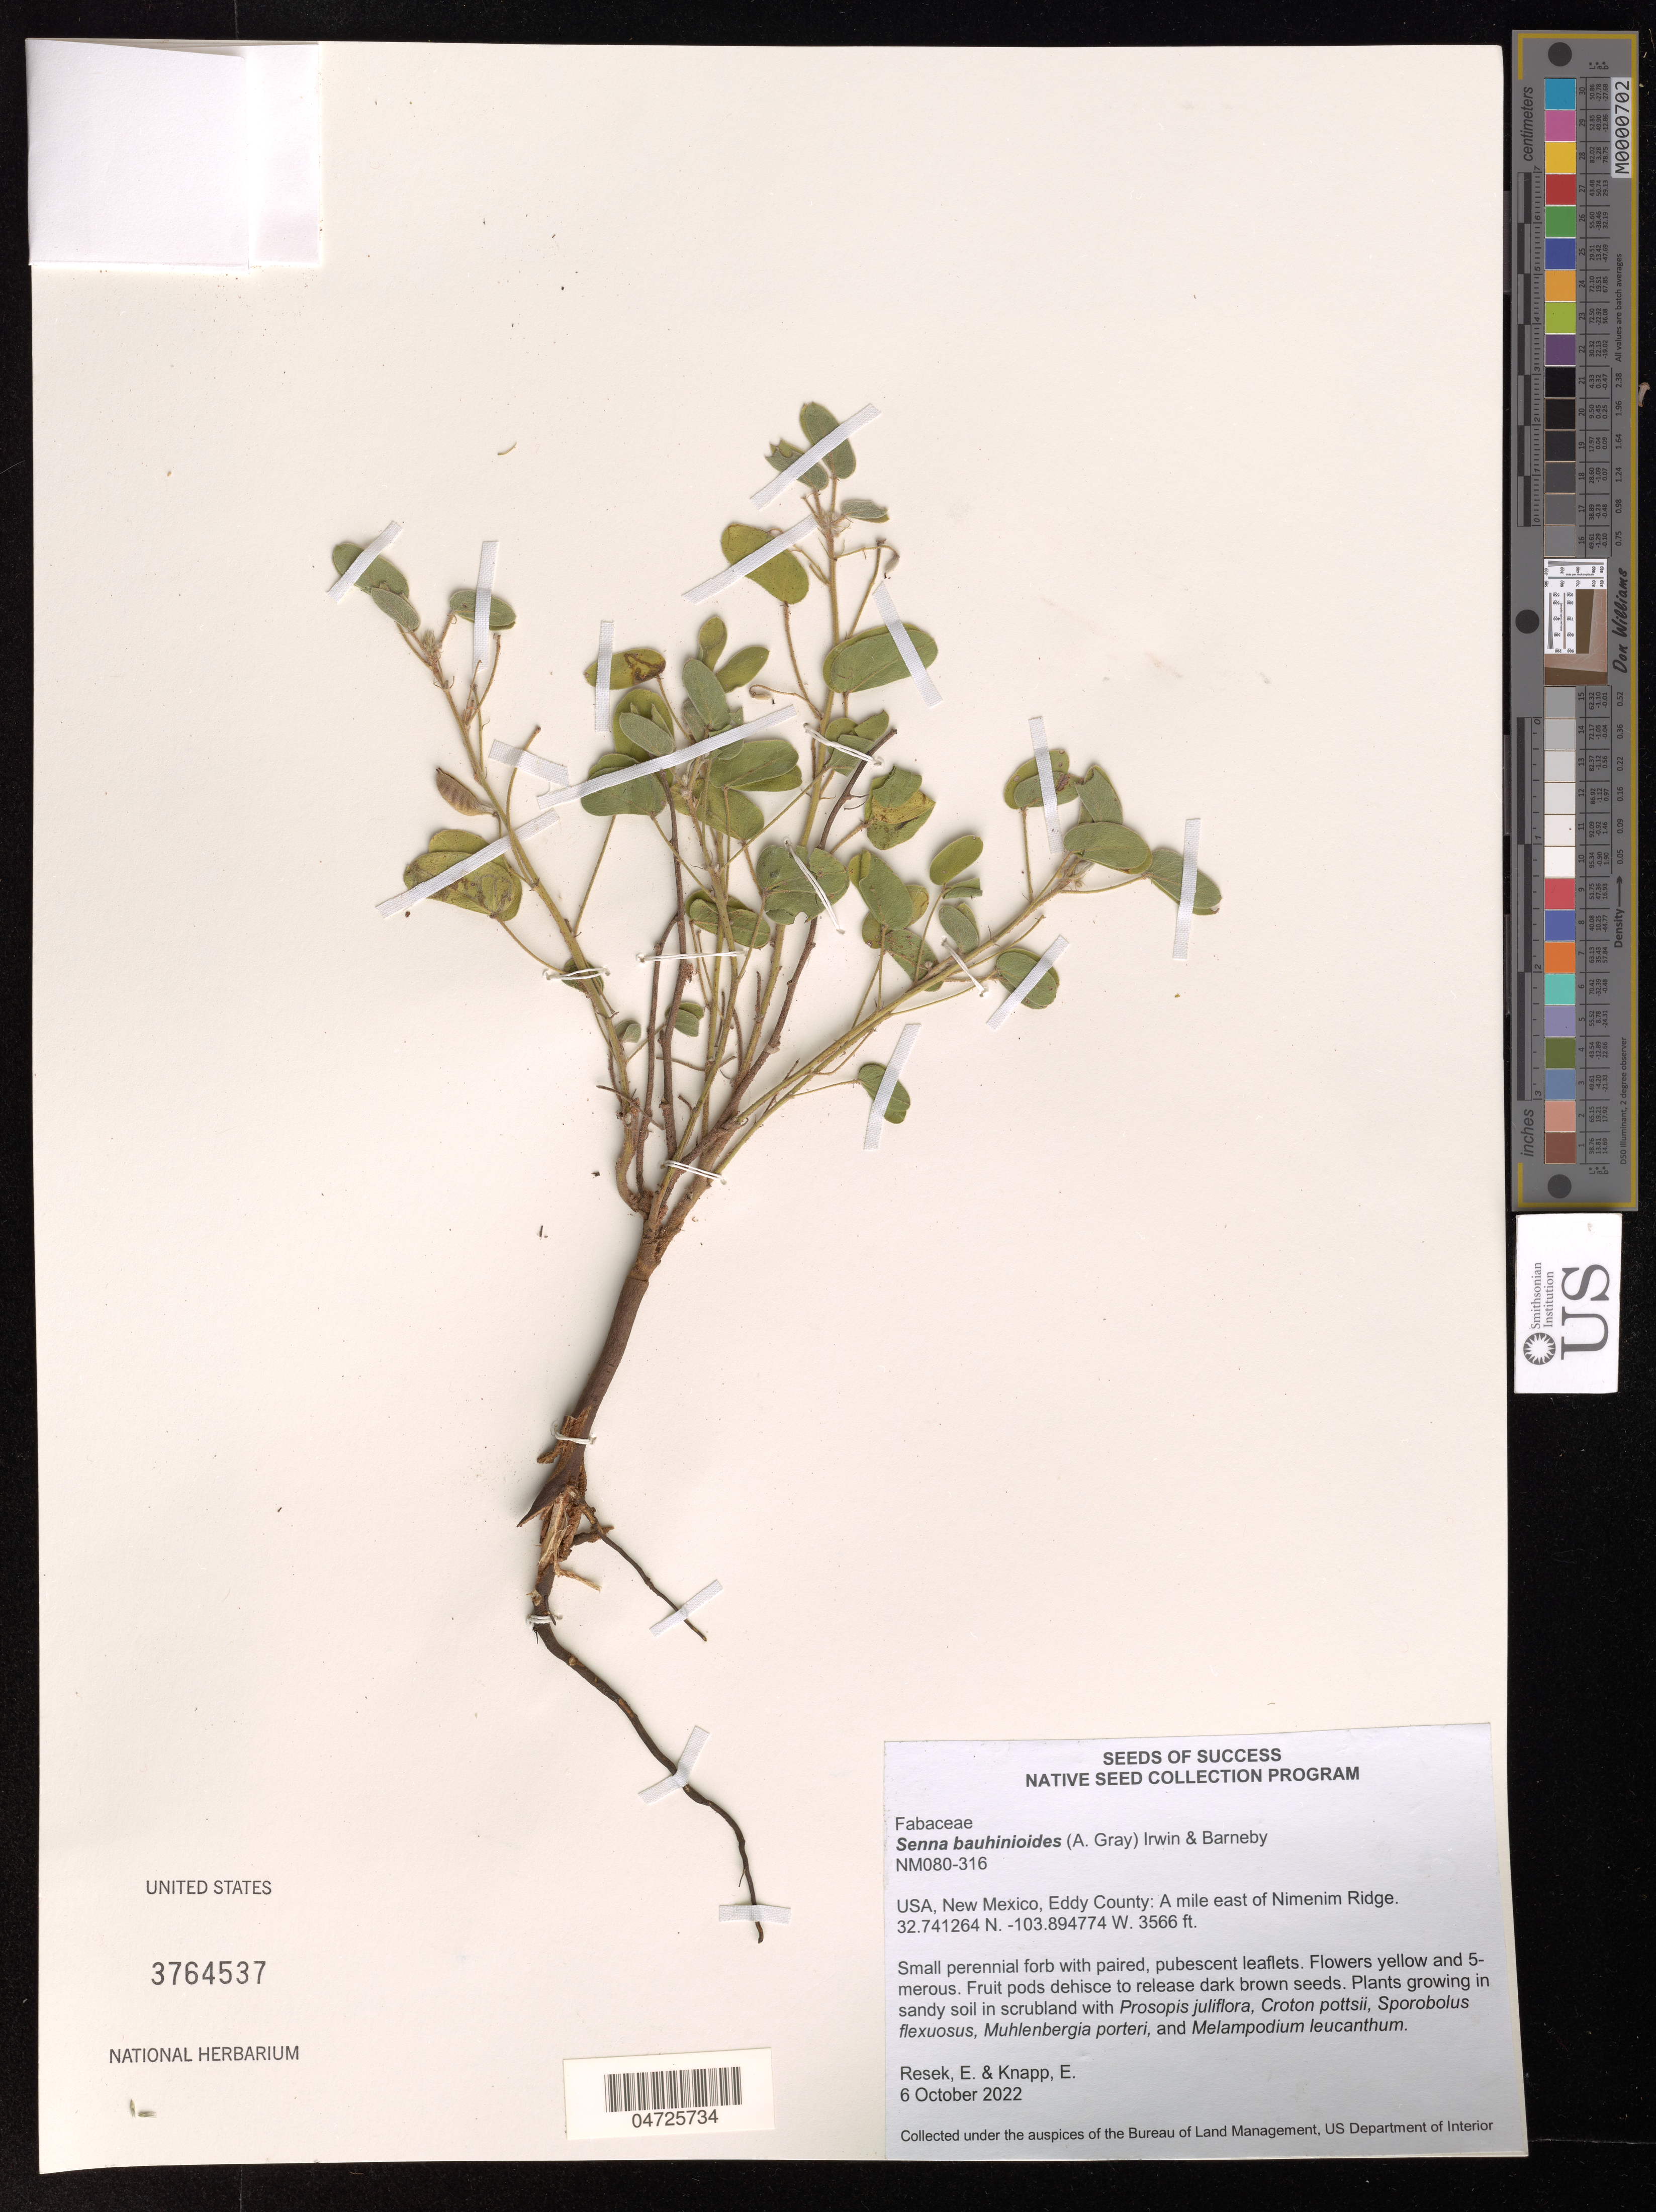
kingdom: Plantae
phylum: Tracheophyta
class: Magnoliopsida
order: Fabales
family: Fabaceae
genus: Senna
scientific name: Senna bauhinioides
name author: (A. Gray) H.S. Irwin & Barneby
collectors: E. Resek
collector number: NM080-316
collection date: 2022-10-06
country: United States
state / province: New Mexico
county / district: Eddy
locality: Eddy County: A mile east of Nimenim Ridge.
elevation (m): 1087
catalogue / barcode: US 3764537